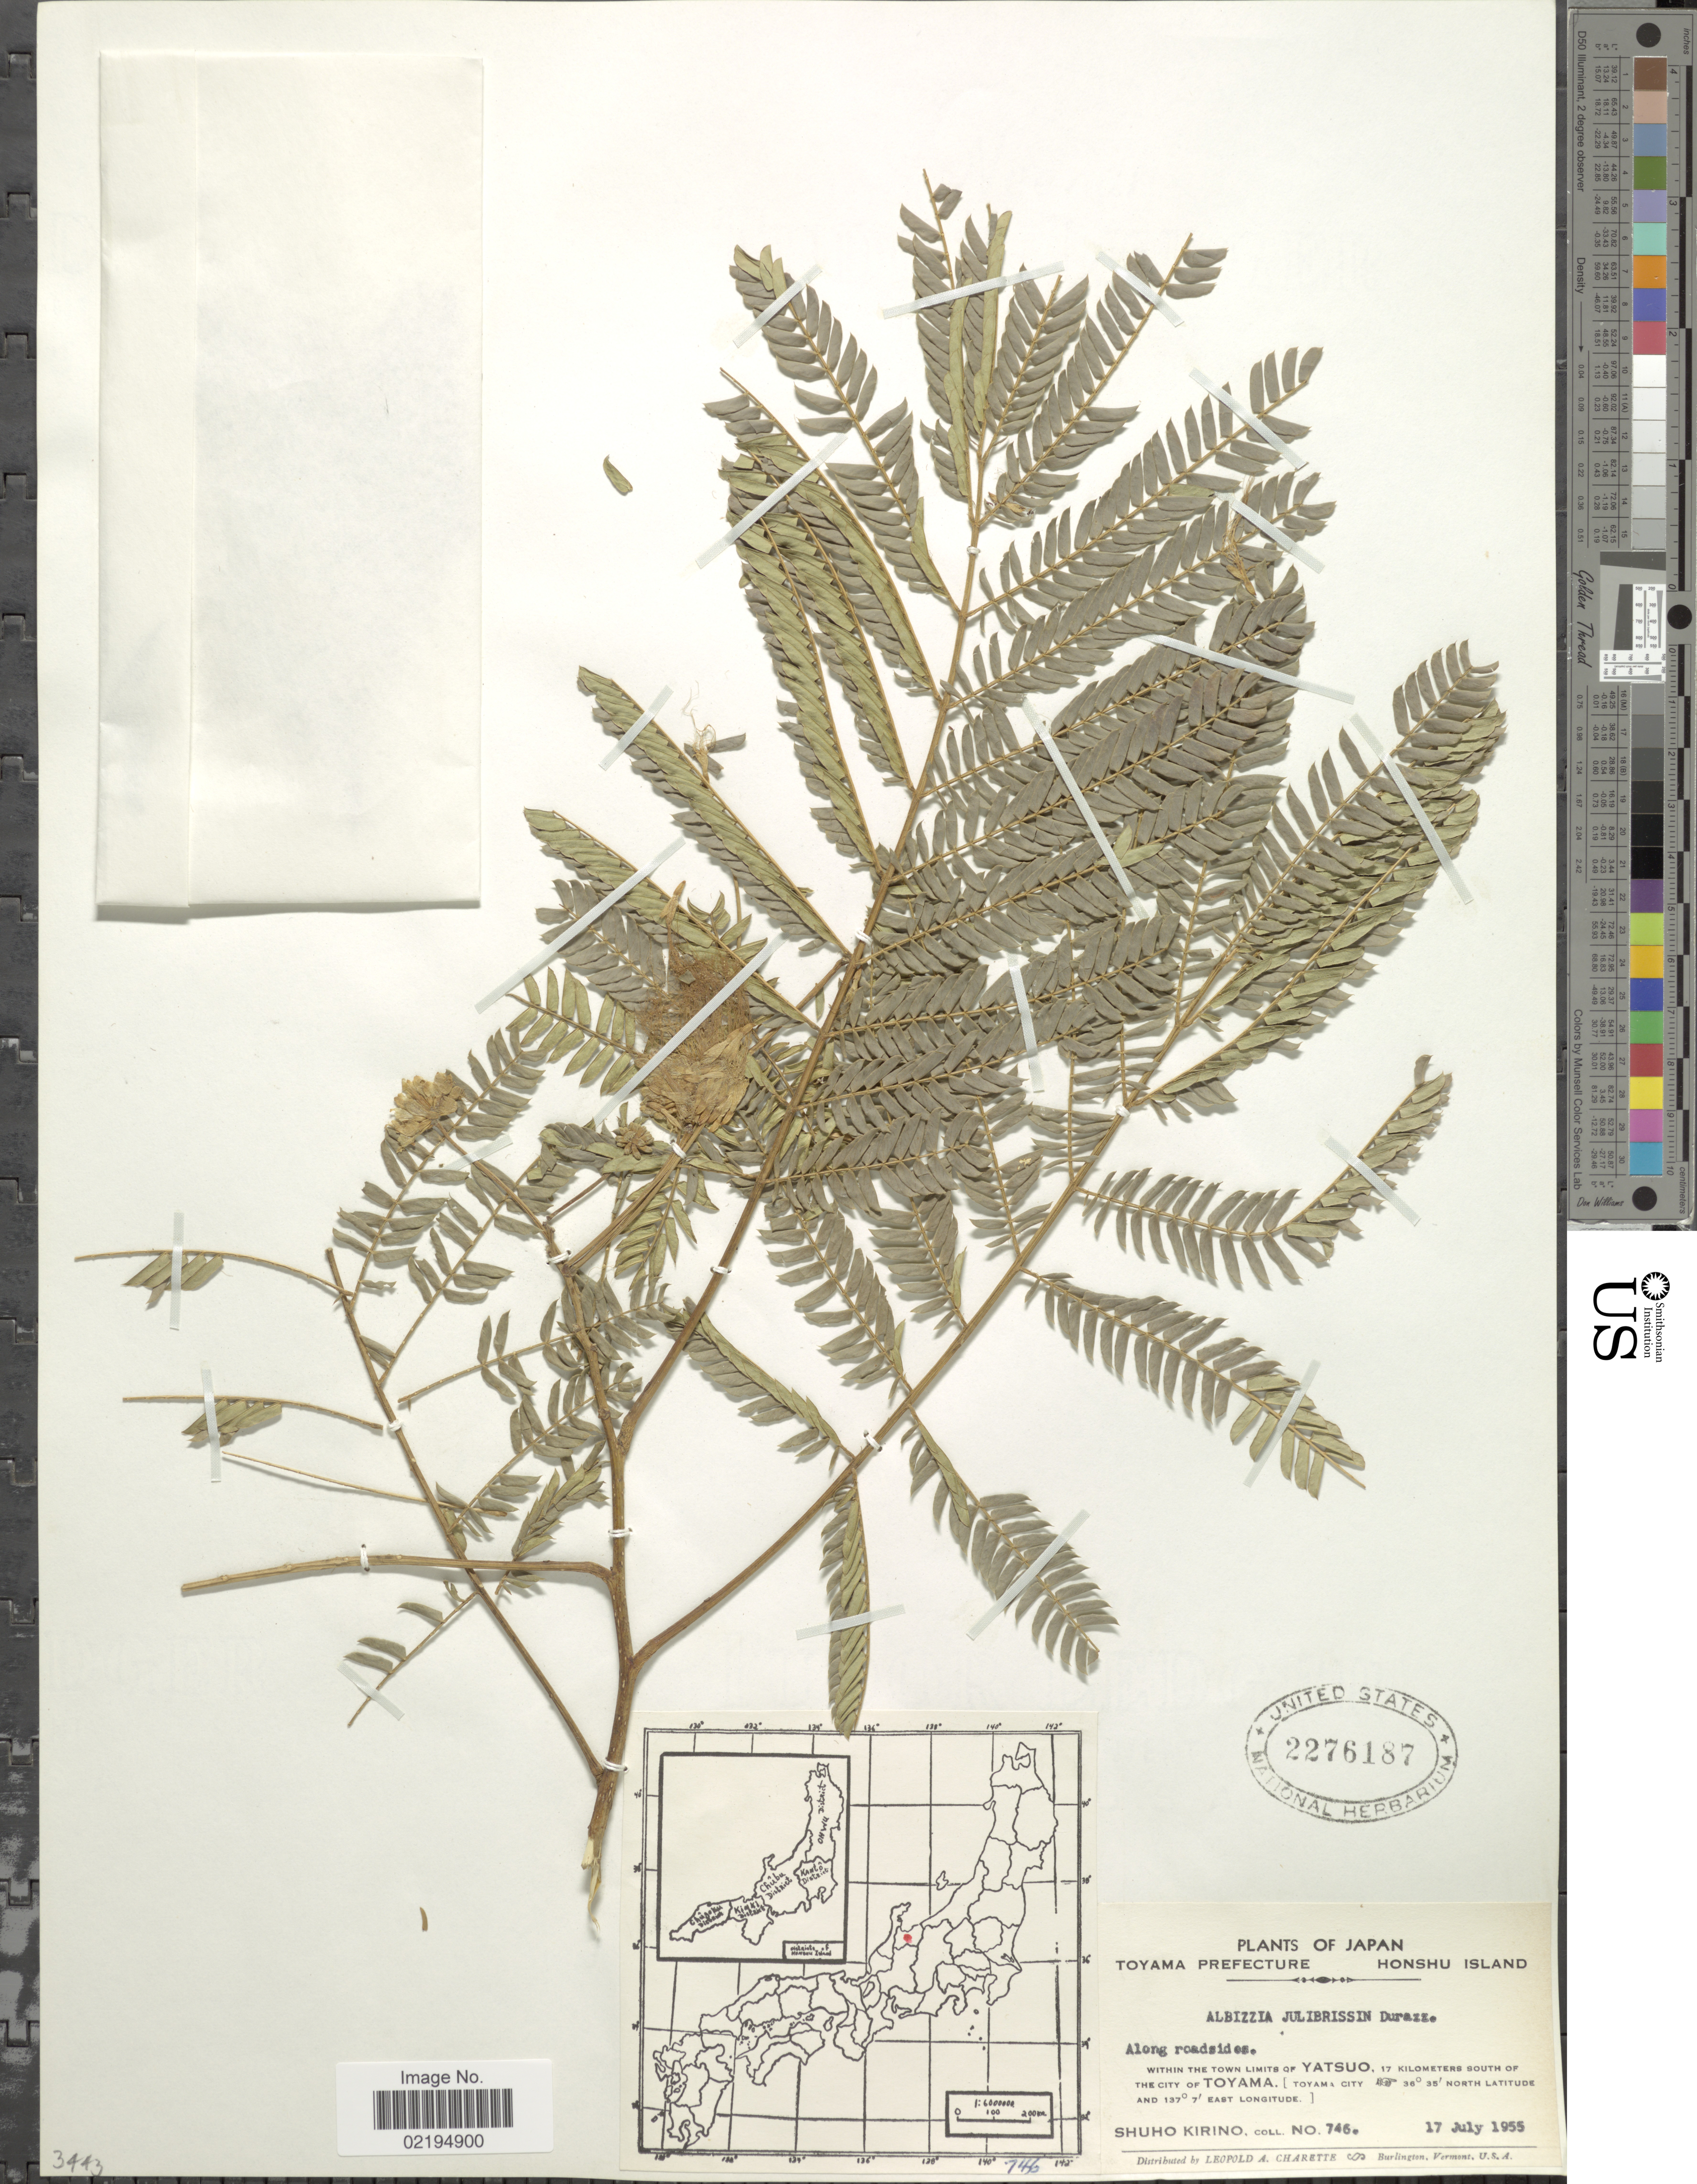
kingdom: Plantae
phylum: Tracheophyta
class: Magnoliopsida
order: Fabales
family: Fabaceae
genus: Albizia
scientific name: Albizia julibrissin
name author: Durazz.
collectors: S. Kirino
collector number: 746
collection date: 1955-07-17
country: Japan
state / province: Toyama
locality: Toyama Prefecture, Honshu Island, along roadside, within the town limits of Yatsuo, 17 kilometers south of the city of Toyama.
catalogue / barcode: US 2276187